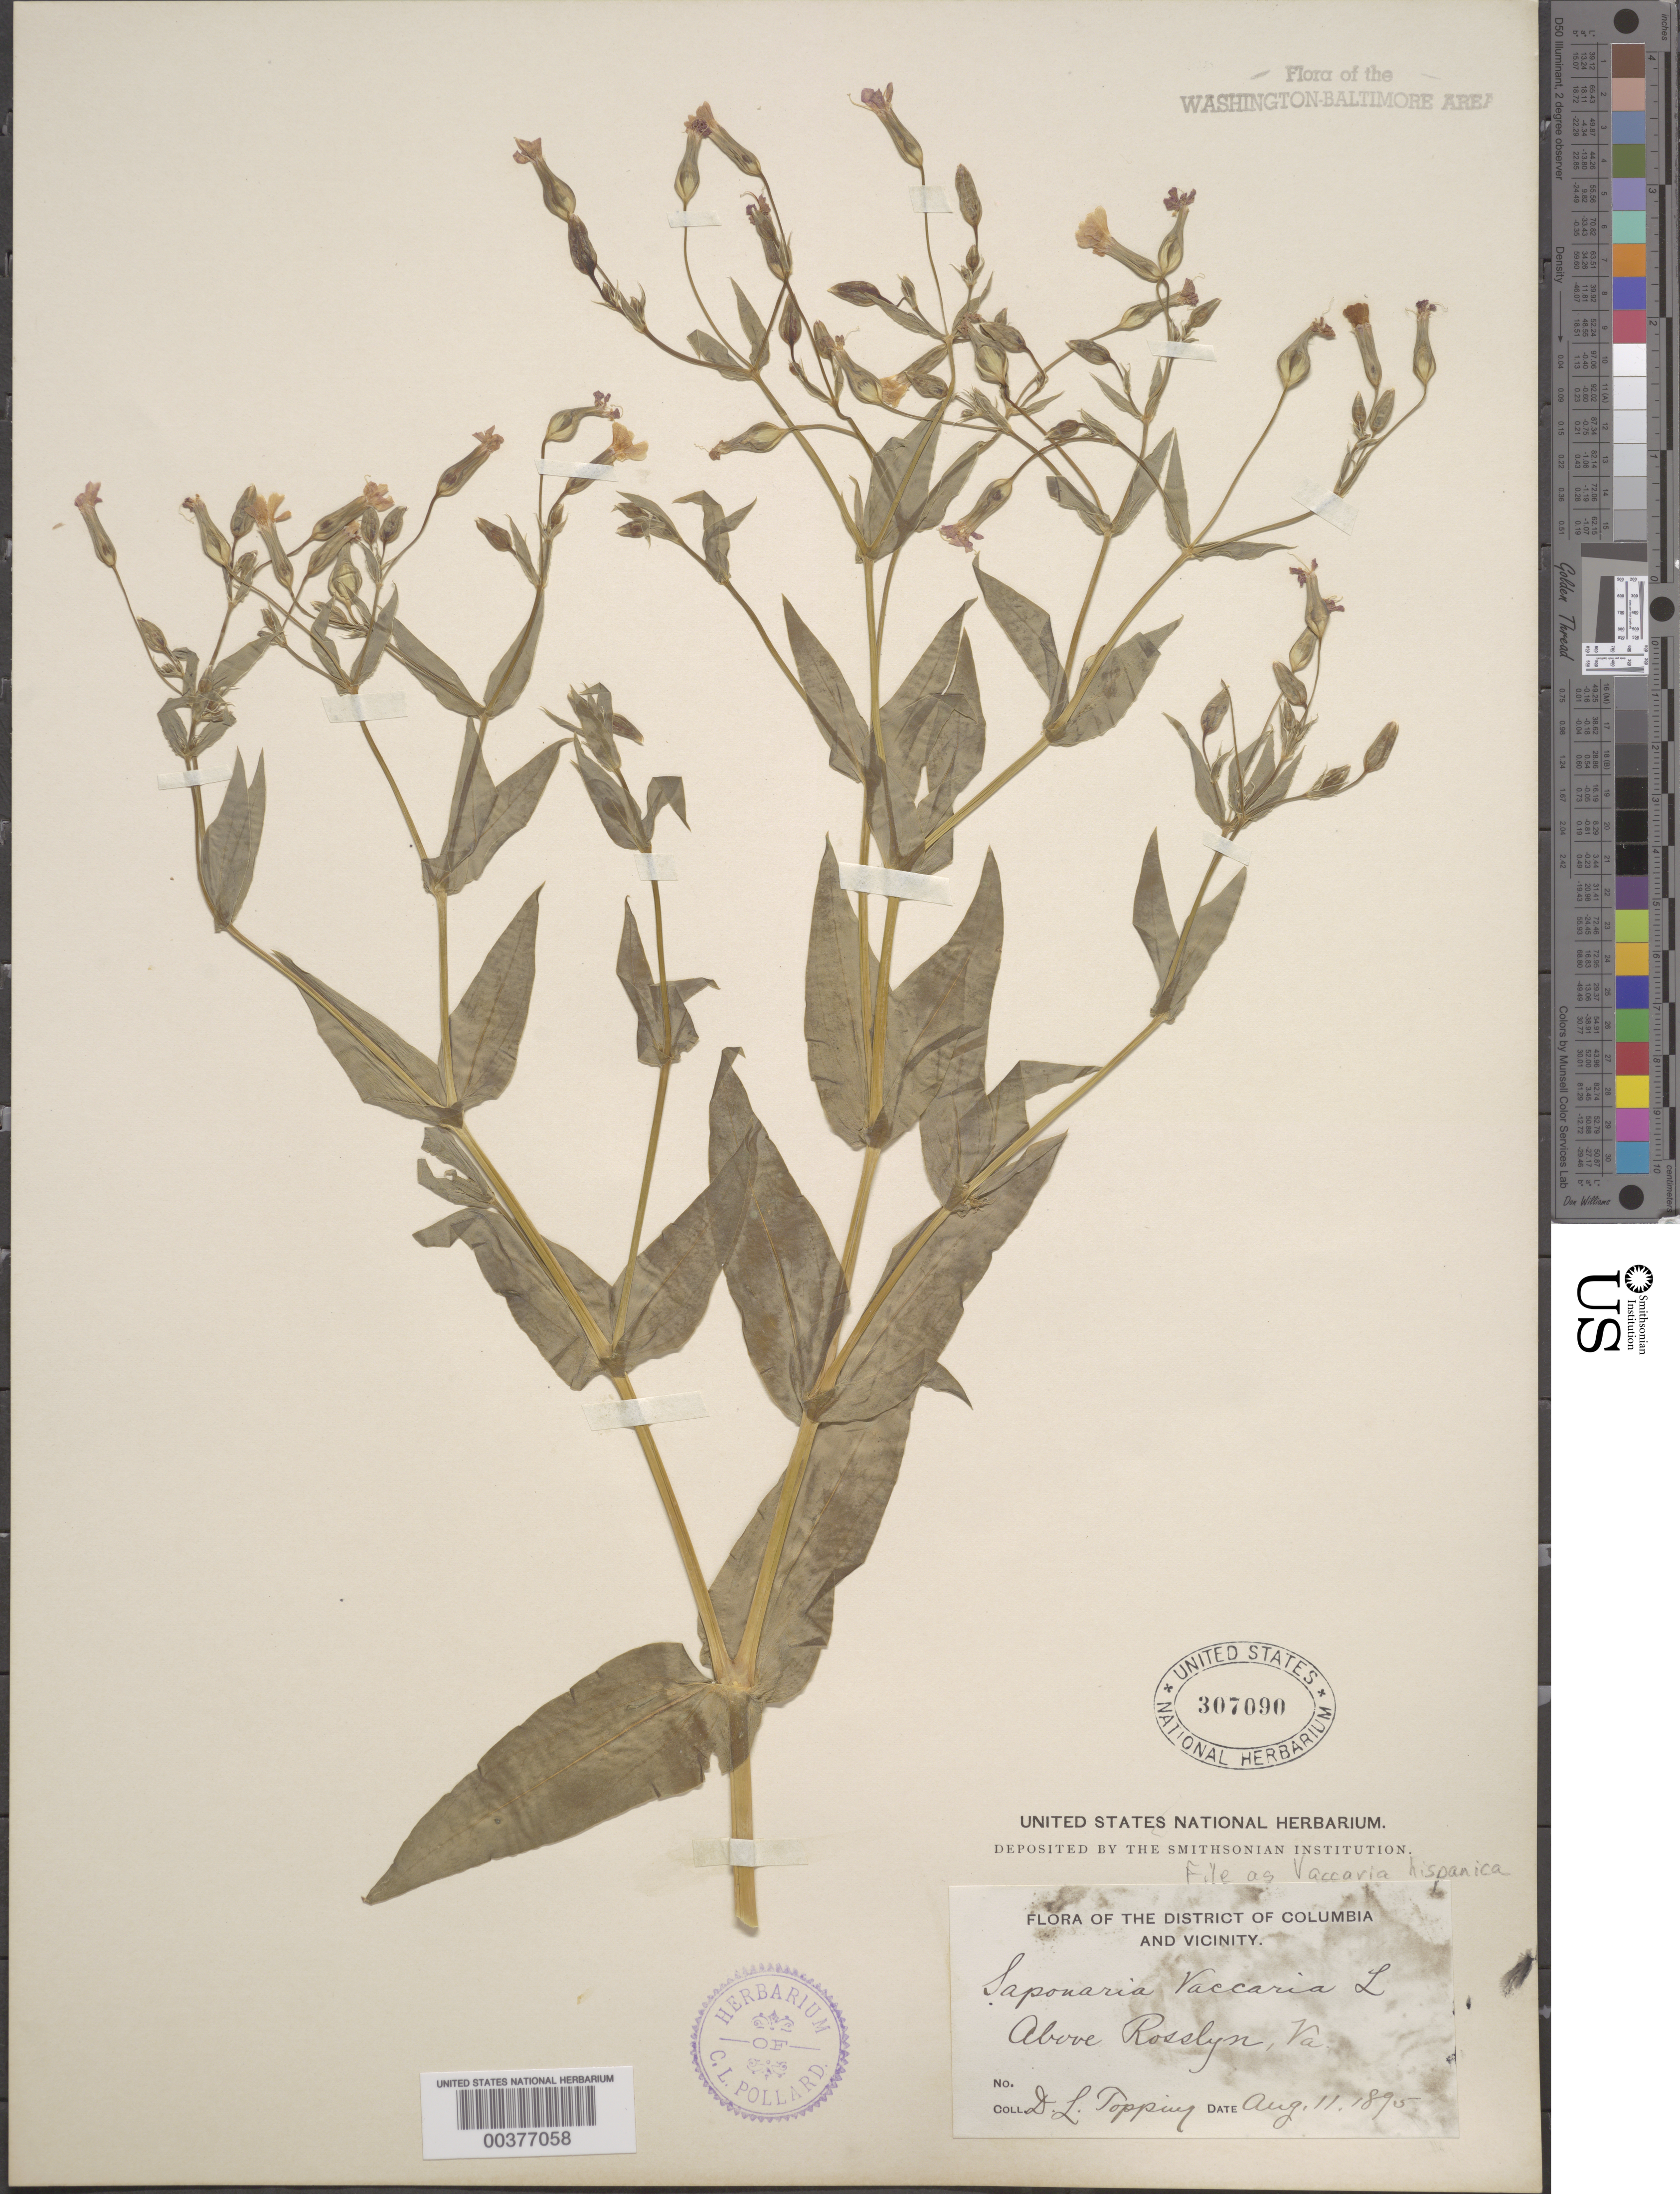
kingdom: Plantae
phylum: Tracheophyta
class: Magnoliopsida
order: Caryophyllales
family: Caryophyllaceae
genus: Vaccaria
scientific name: Vaccaria hispanica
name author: (Mill.) Rauschert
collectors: D. L. Topping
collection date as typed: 11 Aug 1895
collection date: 1895-08-11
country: United States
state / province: Virginia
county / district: Arlington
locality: Above Rosslyn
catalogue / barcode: US 307090